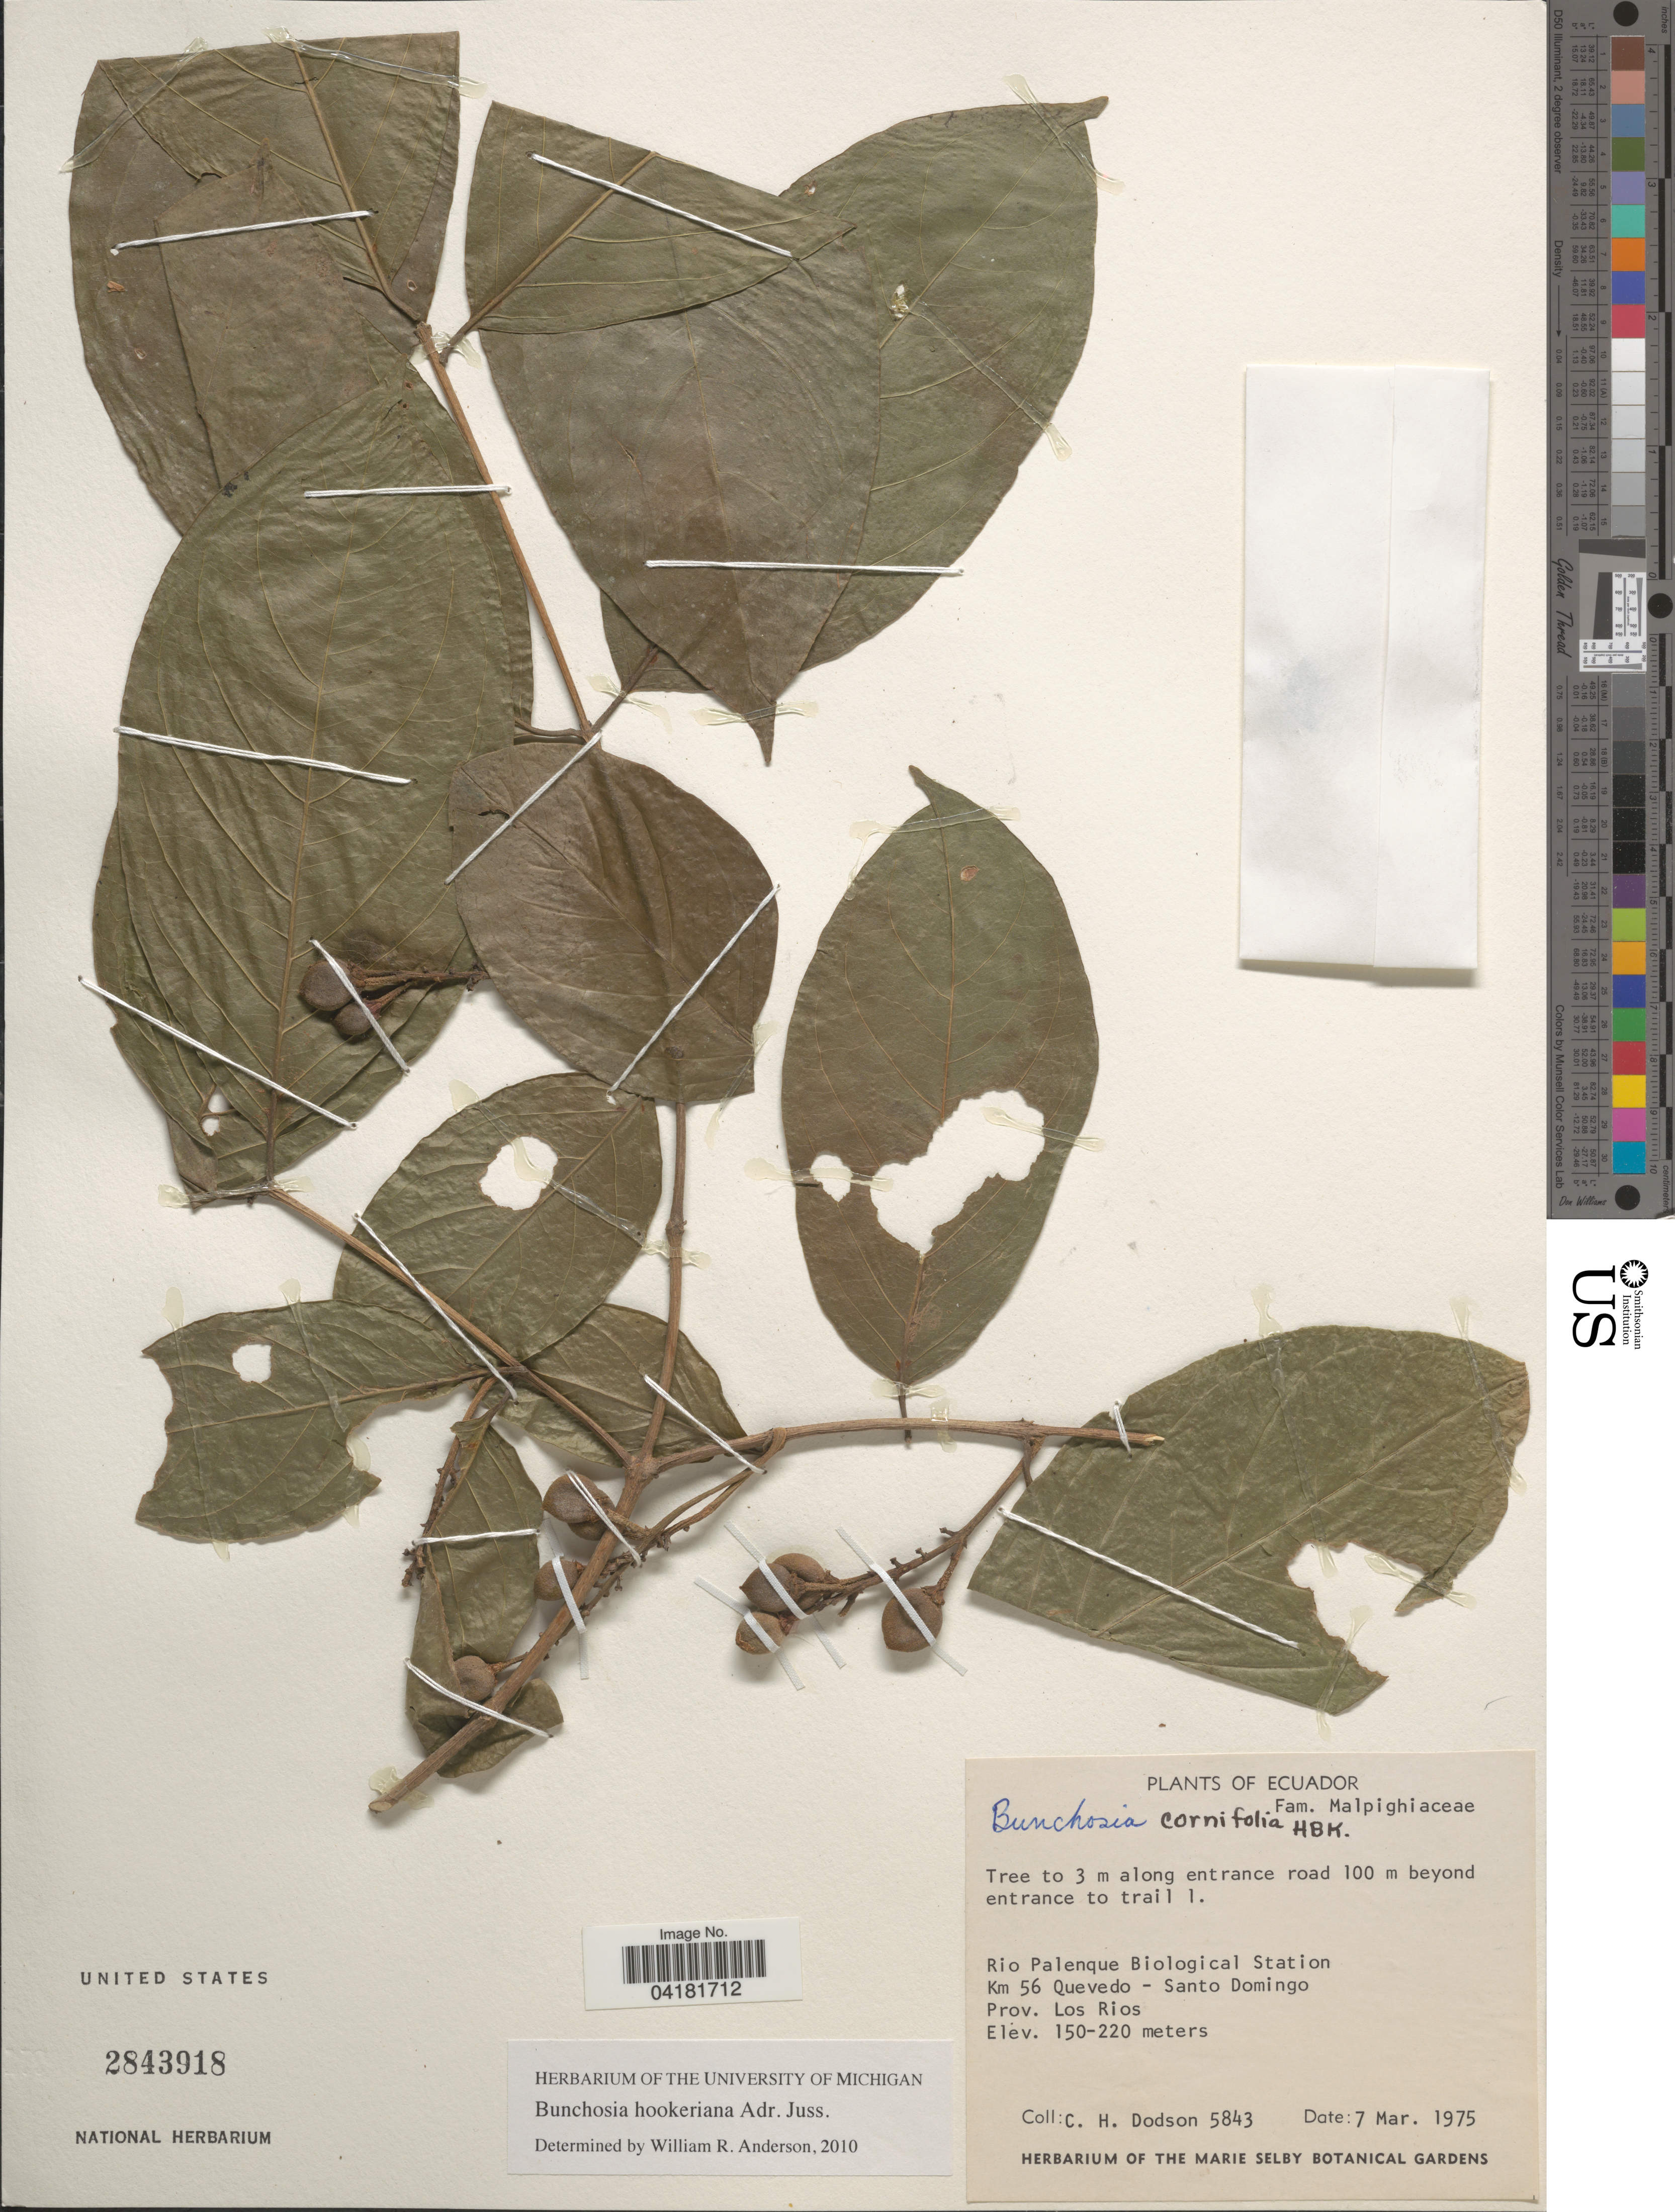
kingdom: Plantae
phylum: Tracheophyta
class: Magnoliopsida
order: Malpighiales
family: Malpighiaceae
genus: Bunchosia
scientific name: Bunchosia hookeriana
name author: A. Juss.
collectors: C. H. Dodson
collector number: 5843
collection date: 1975-03-07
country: Ecuador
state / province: Los Ríos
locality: Rio Palenque Biological Station. Km 56 Quevedo - Santo Domingo.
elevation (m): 150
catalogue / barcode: US 2843918